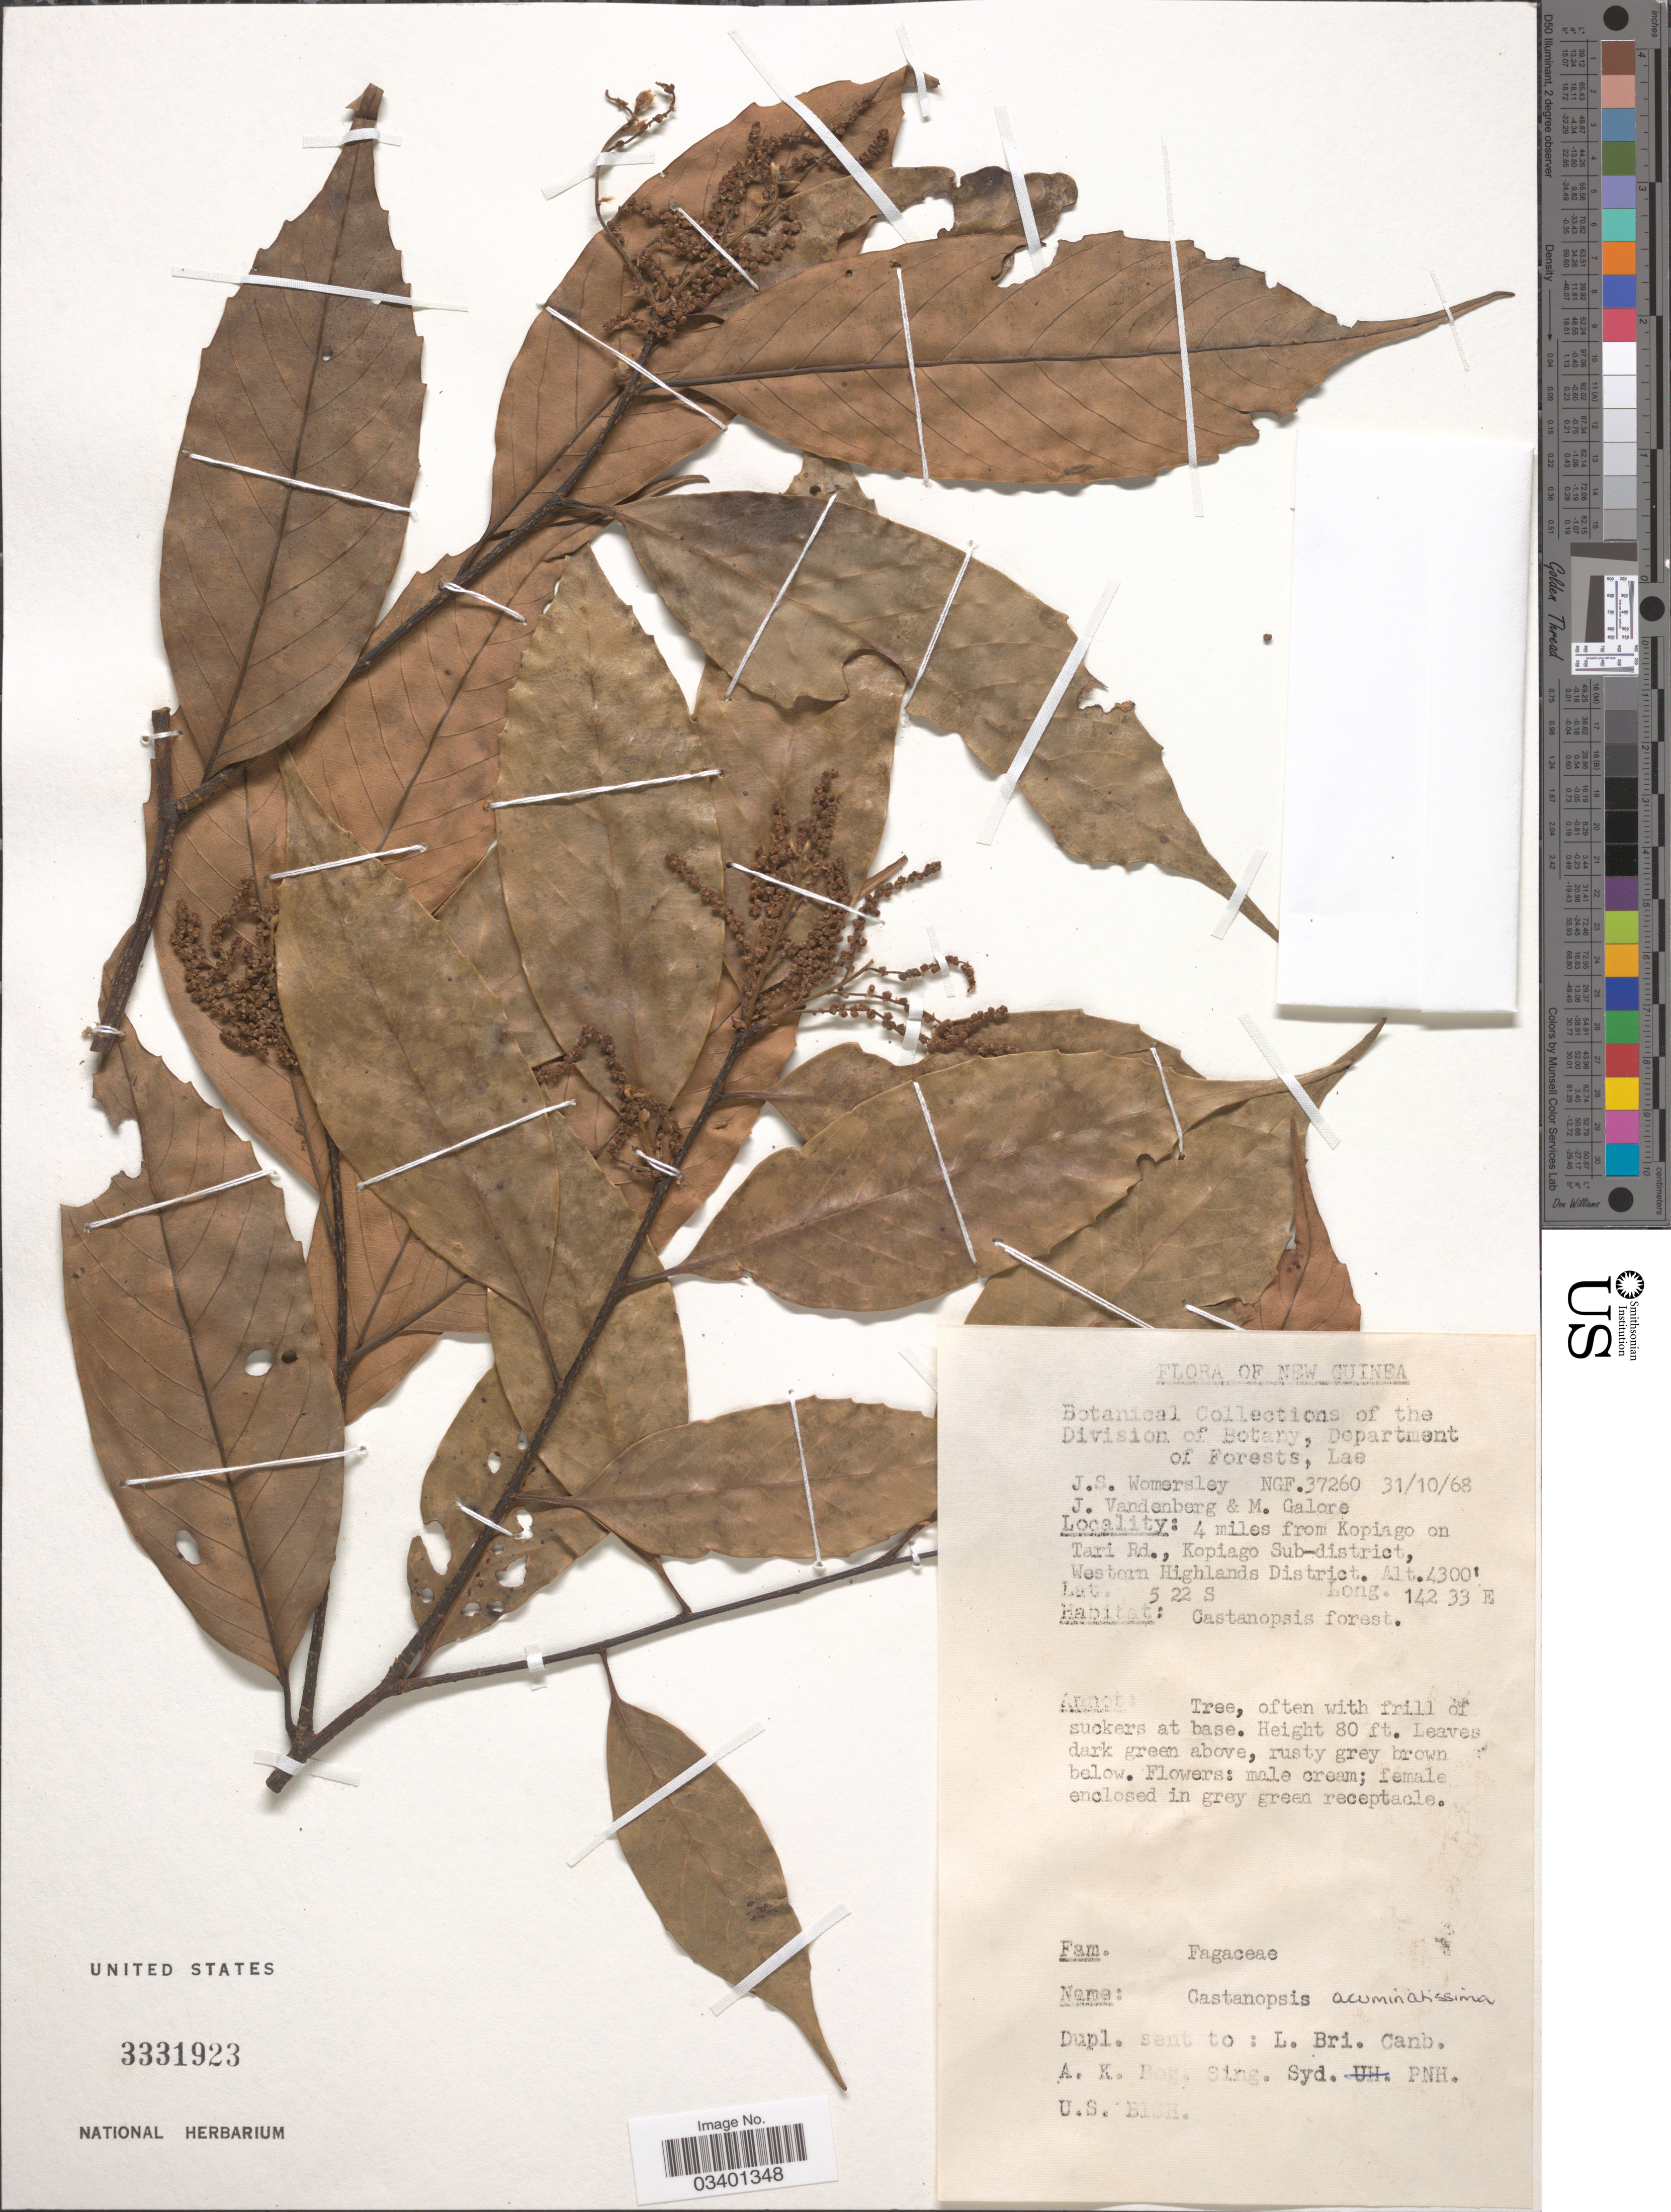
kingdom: Plantae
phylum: Tracheophyta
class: Magnoliopsida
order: Fagales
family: Fagaceae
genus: Castanopsis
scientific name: Castanopsis acuminatissima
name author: (Blume) A. DC.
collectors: J. S. Womersley, J. Vandenberg & M. Galore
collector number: NGF37260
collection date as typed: Transcribed d/m/y: 31/10/68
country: Papua New Guinea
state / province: Western Highlands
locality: New Guinea. 4 miles from Kopiago on Tari Rd., Kopiago Sub-district, Western Highlands District.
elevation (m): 1311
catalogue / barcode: US 3331923